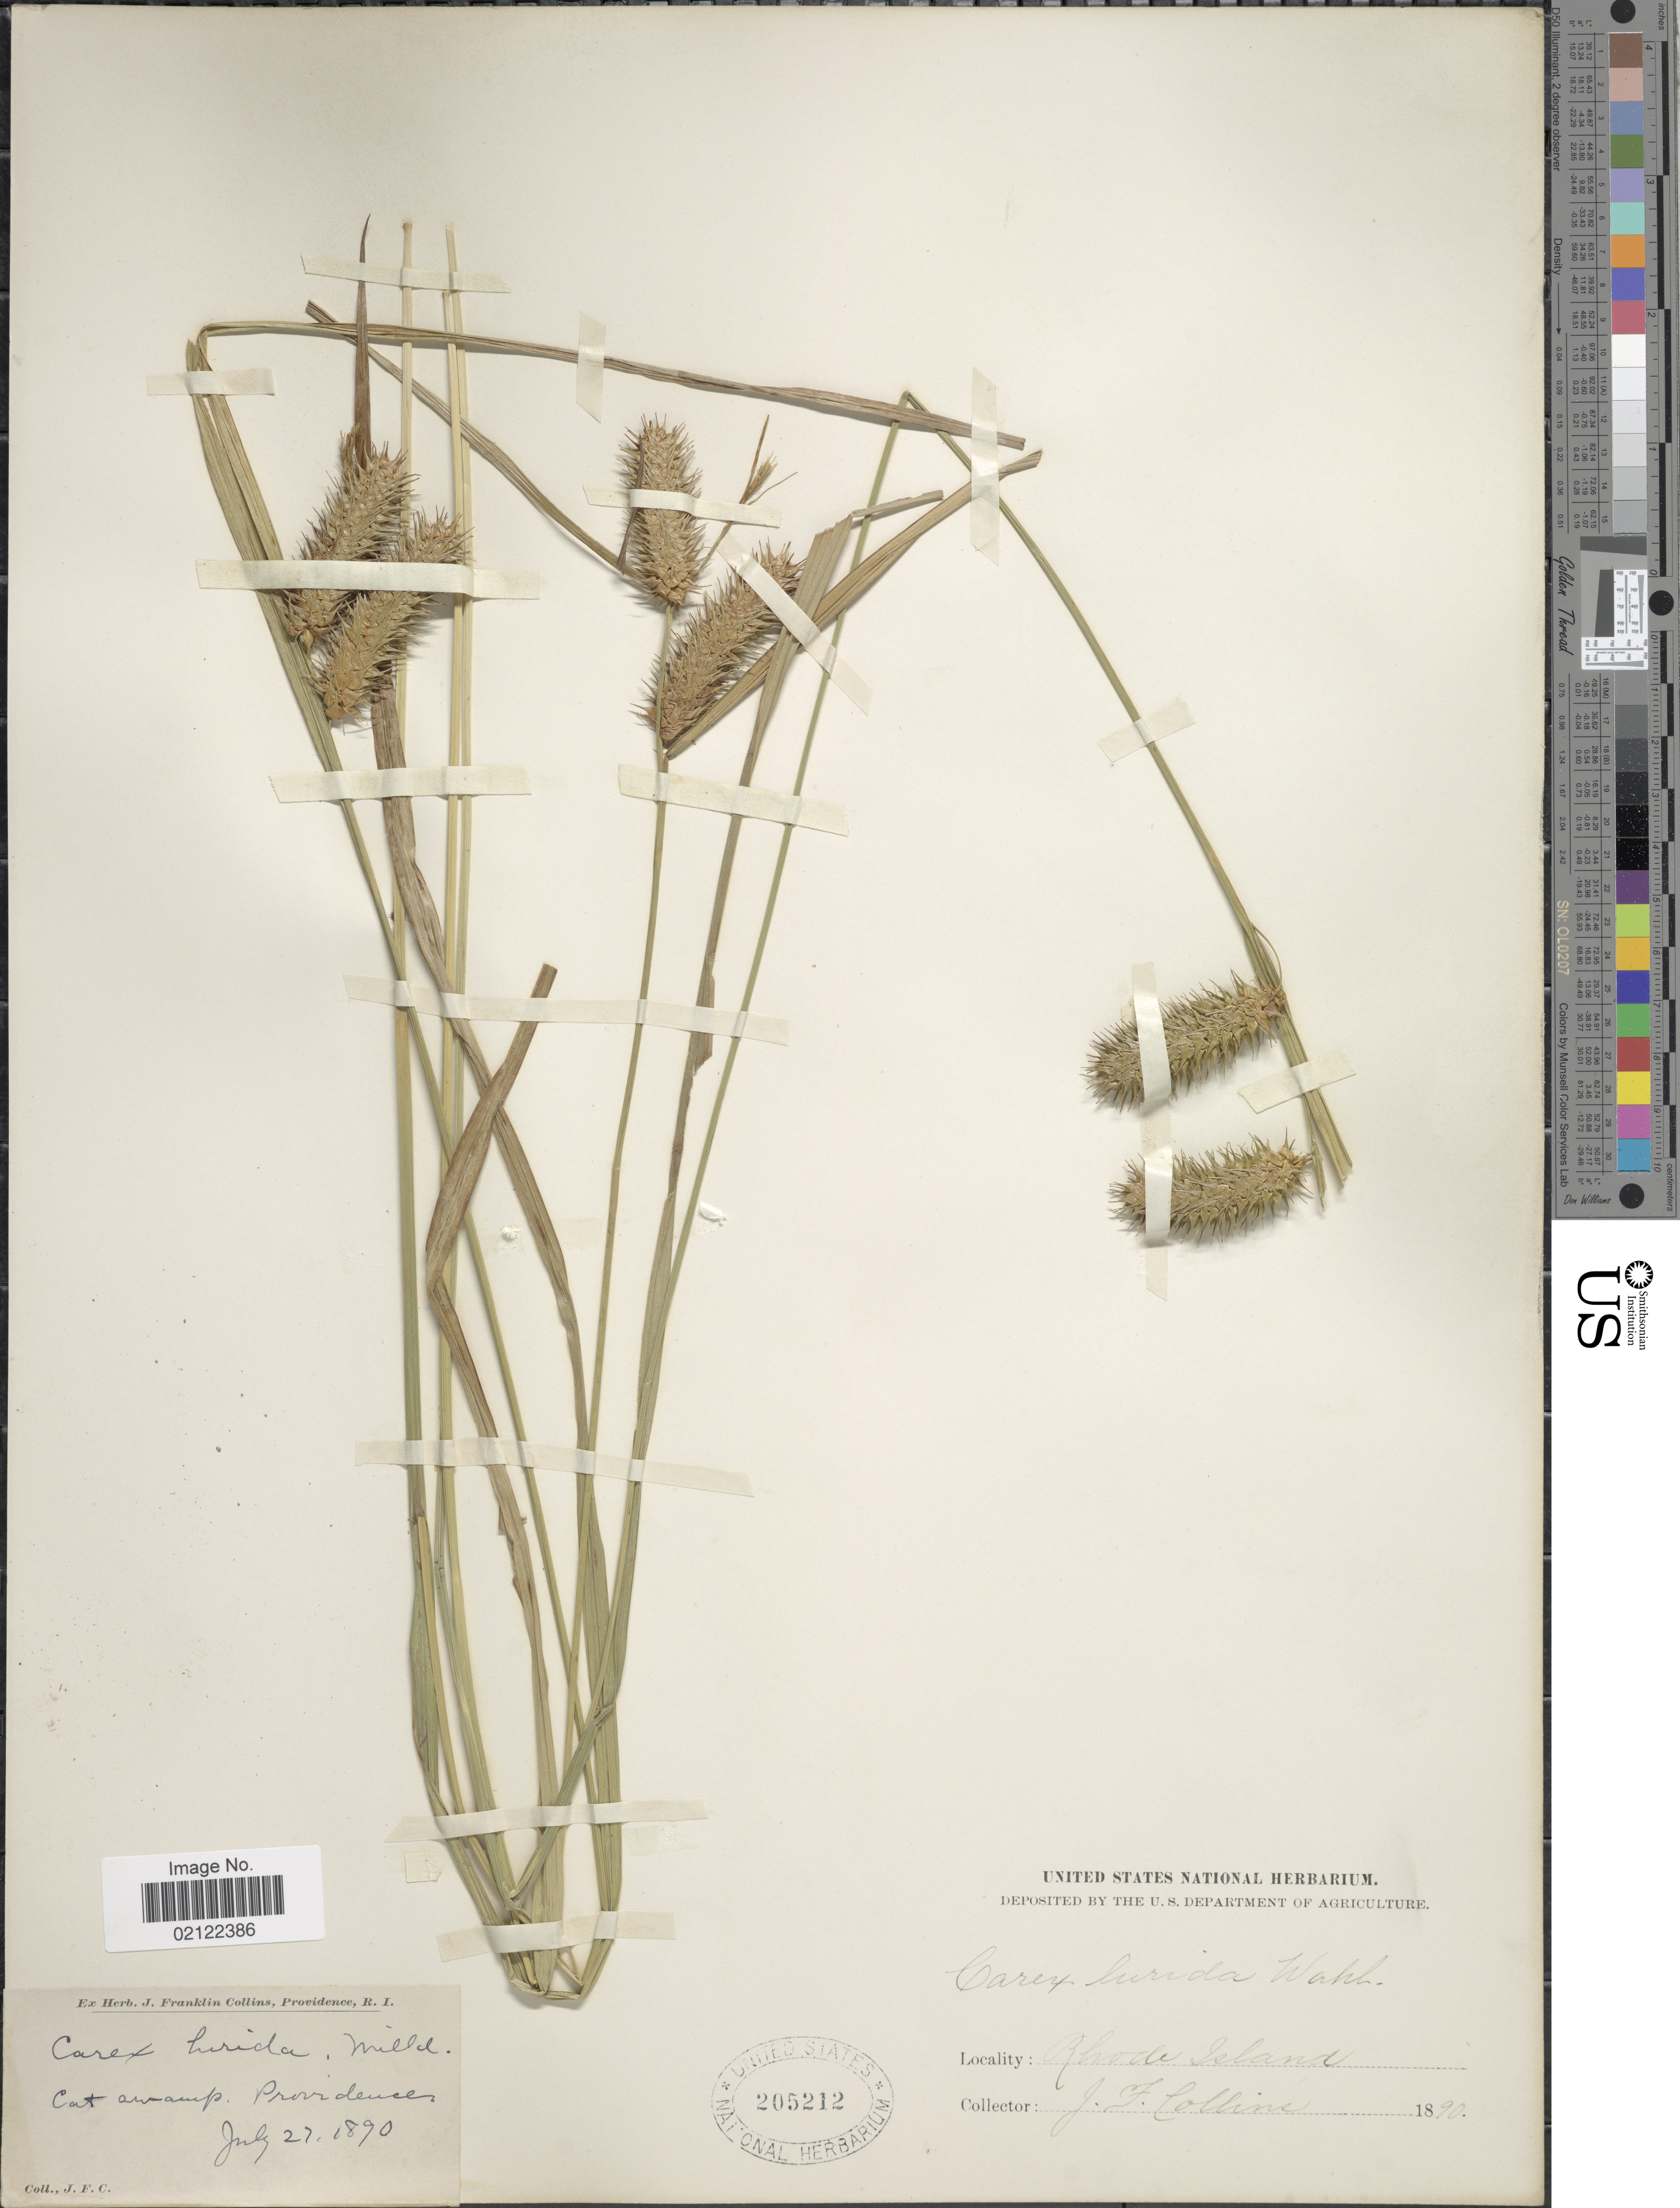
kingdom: Plantae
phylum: Tracheophyta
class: Liliopsida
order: Poales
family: Cyperaceae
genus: Carex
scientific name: Carex lurida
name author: Wahlenb.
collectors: J. Collins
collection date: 1890-07-27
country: United States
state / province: Rhode Island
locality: Cut swamp. Providence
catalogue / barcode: US 205212